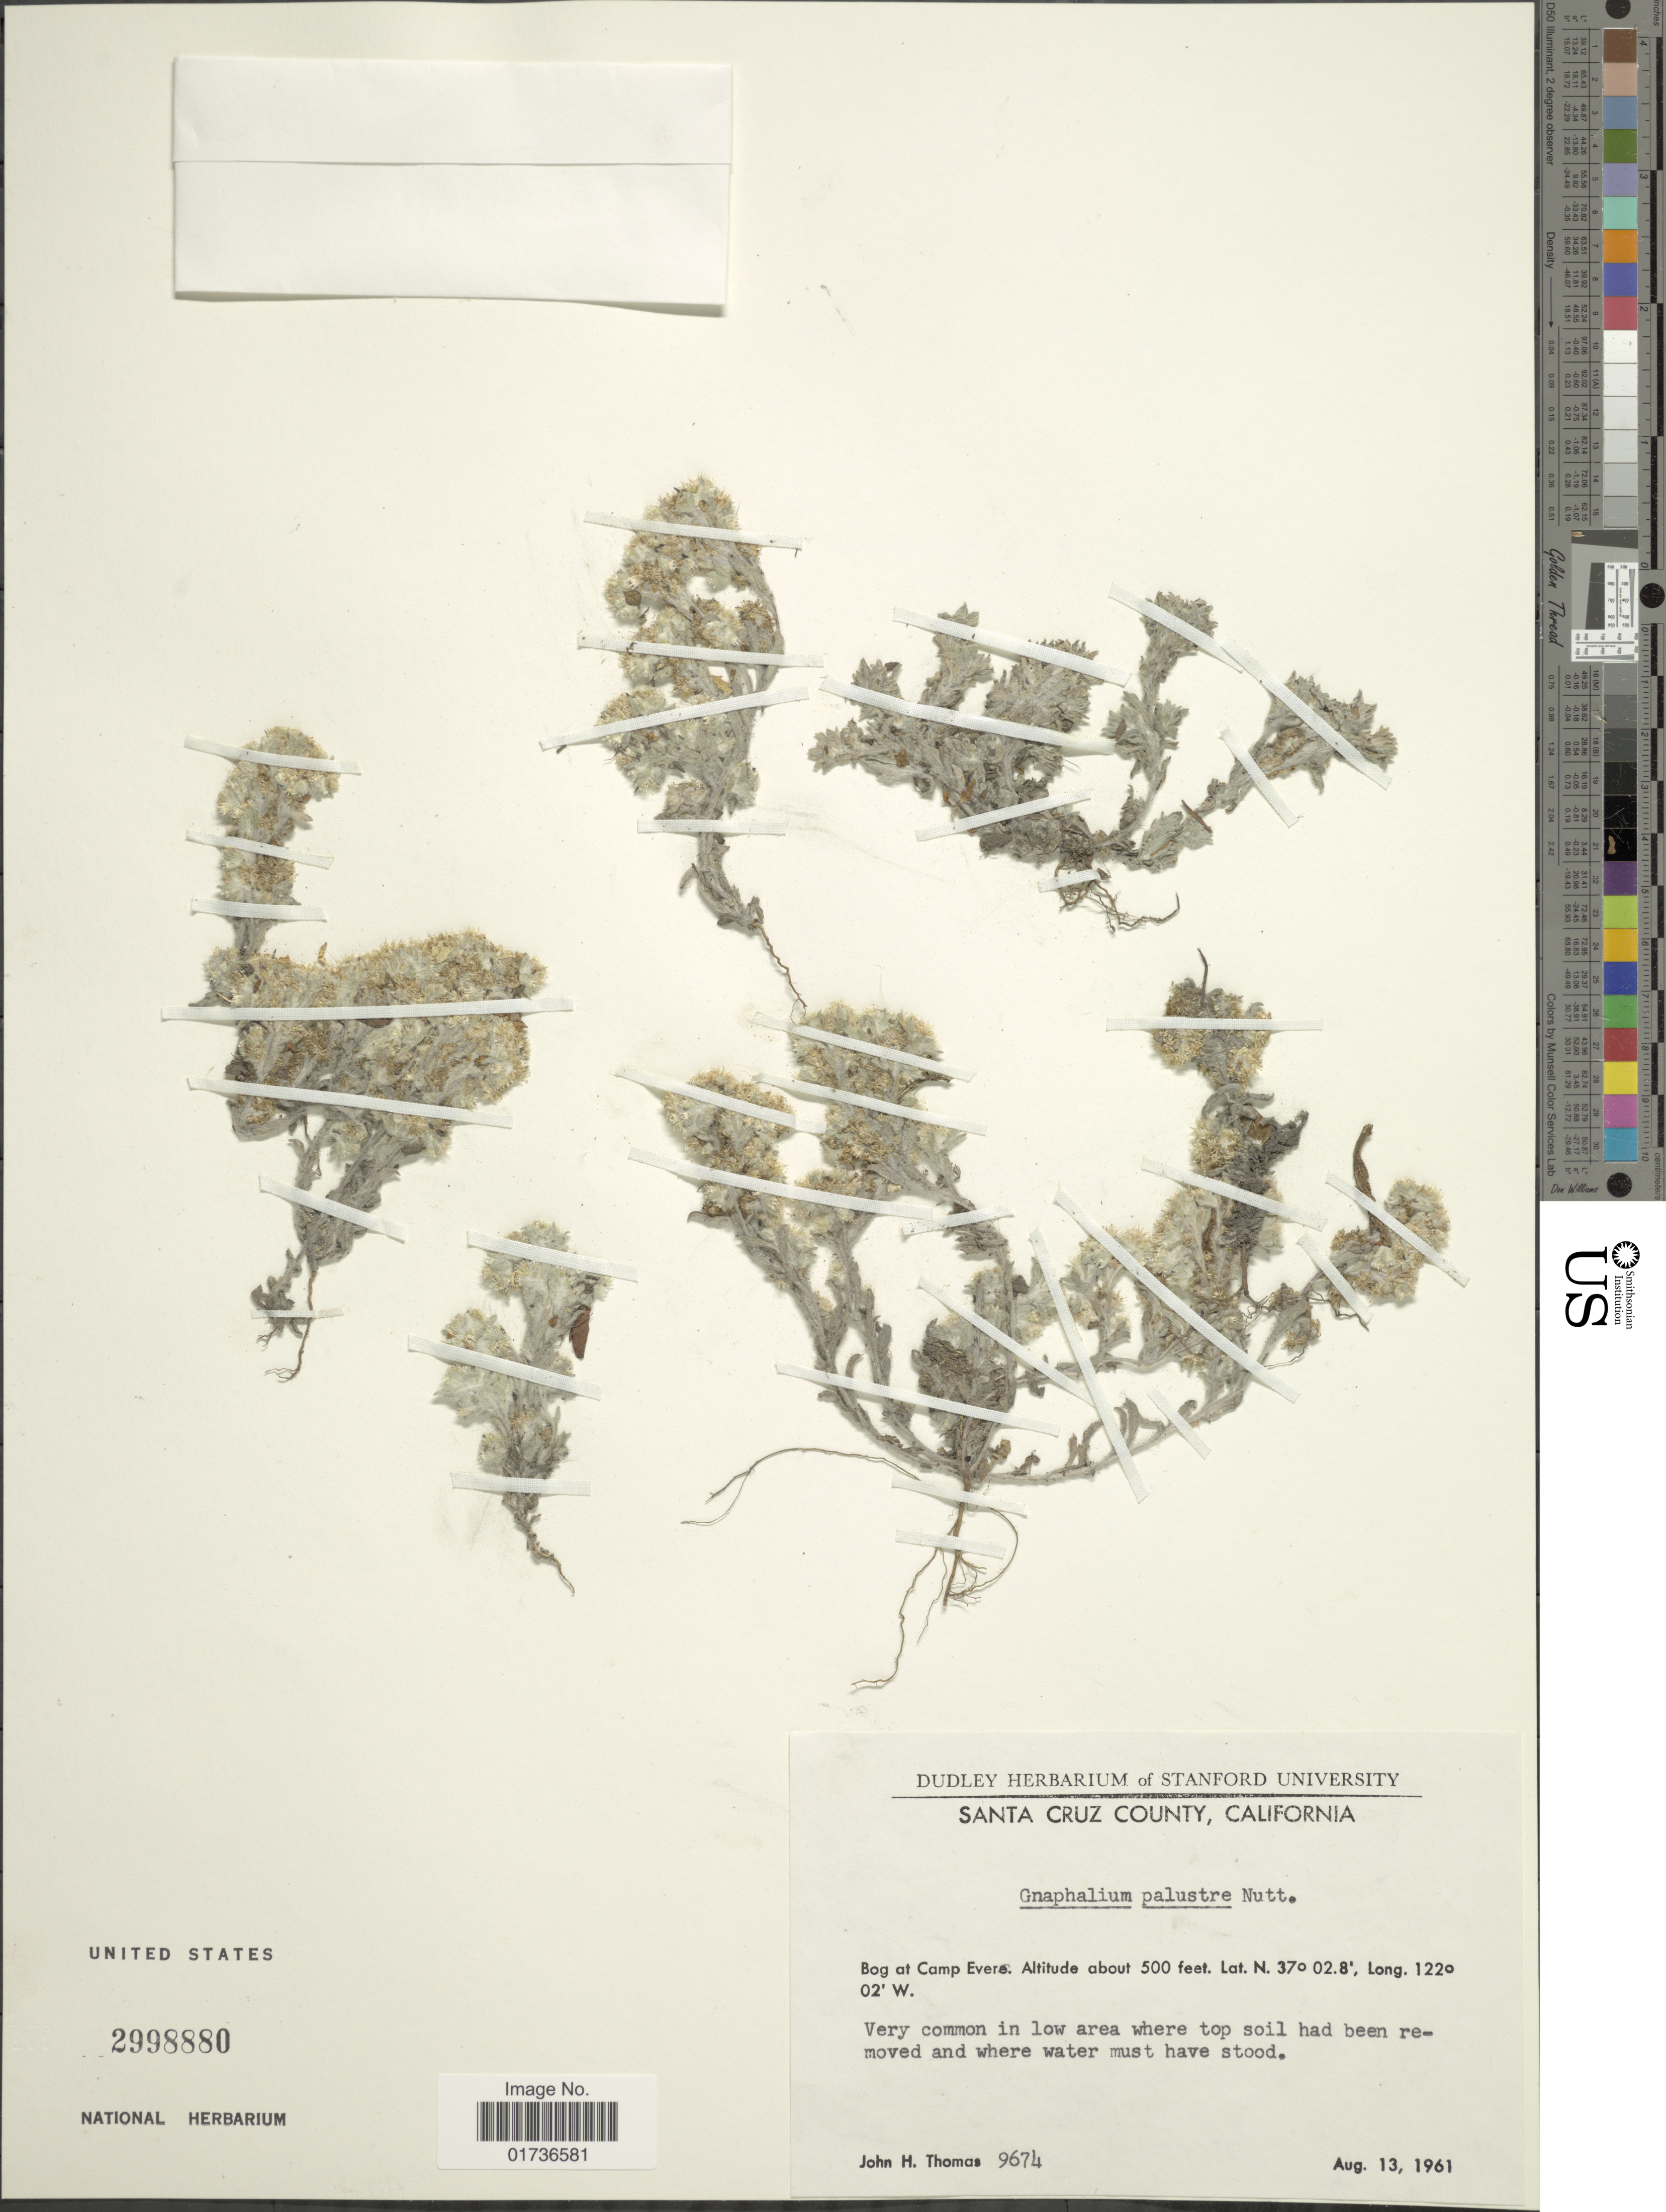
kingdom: Plantae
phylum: Tracheophyta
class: Magnoliopsida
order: Asterales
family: Asteraceae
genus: Gnaphalium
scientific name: Gnaphalium palustre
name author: Nutt.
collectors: J. H. Thomas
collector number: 9674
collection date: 1961-08-13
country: United States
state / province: California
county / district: Santa Cruz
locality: Santa Cruz County, Bog at Camp Evere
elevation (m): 1524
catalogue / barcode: US 2998880